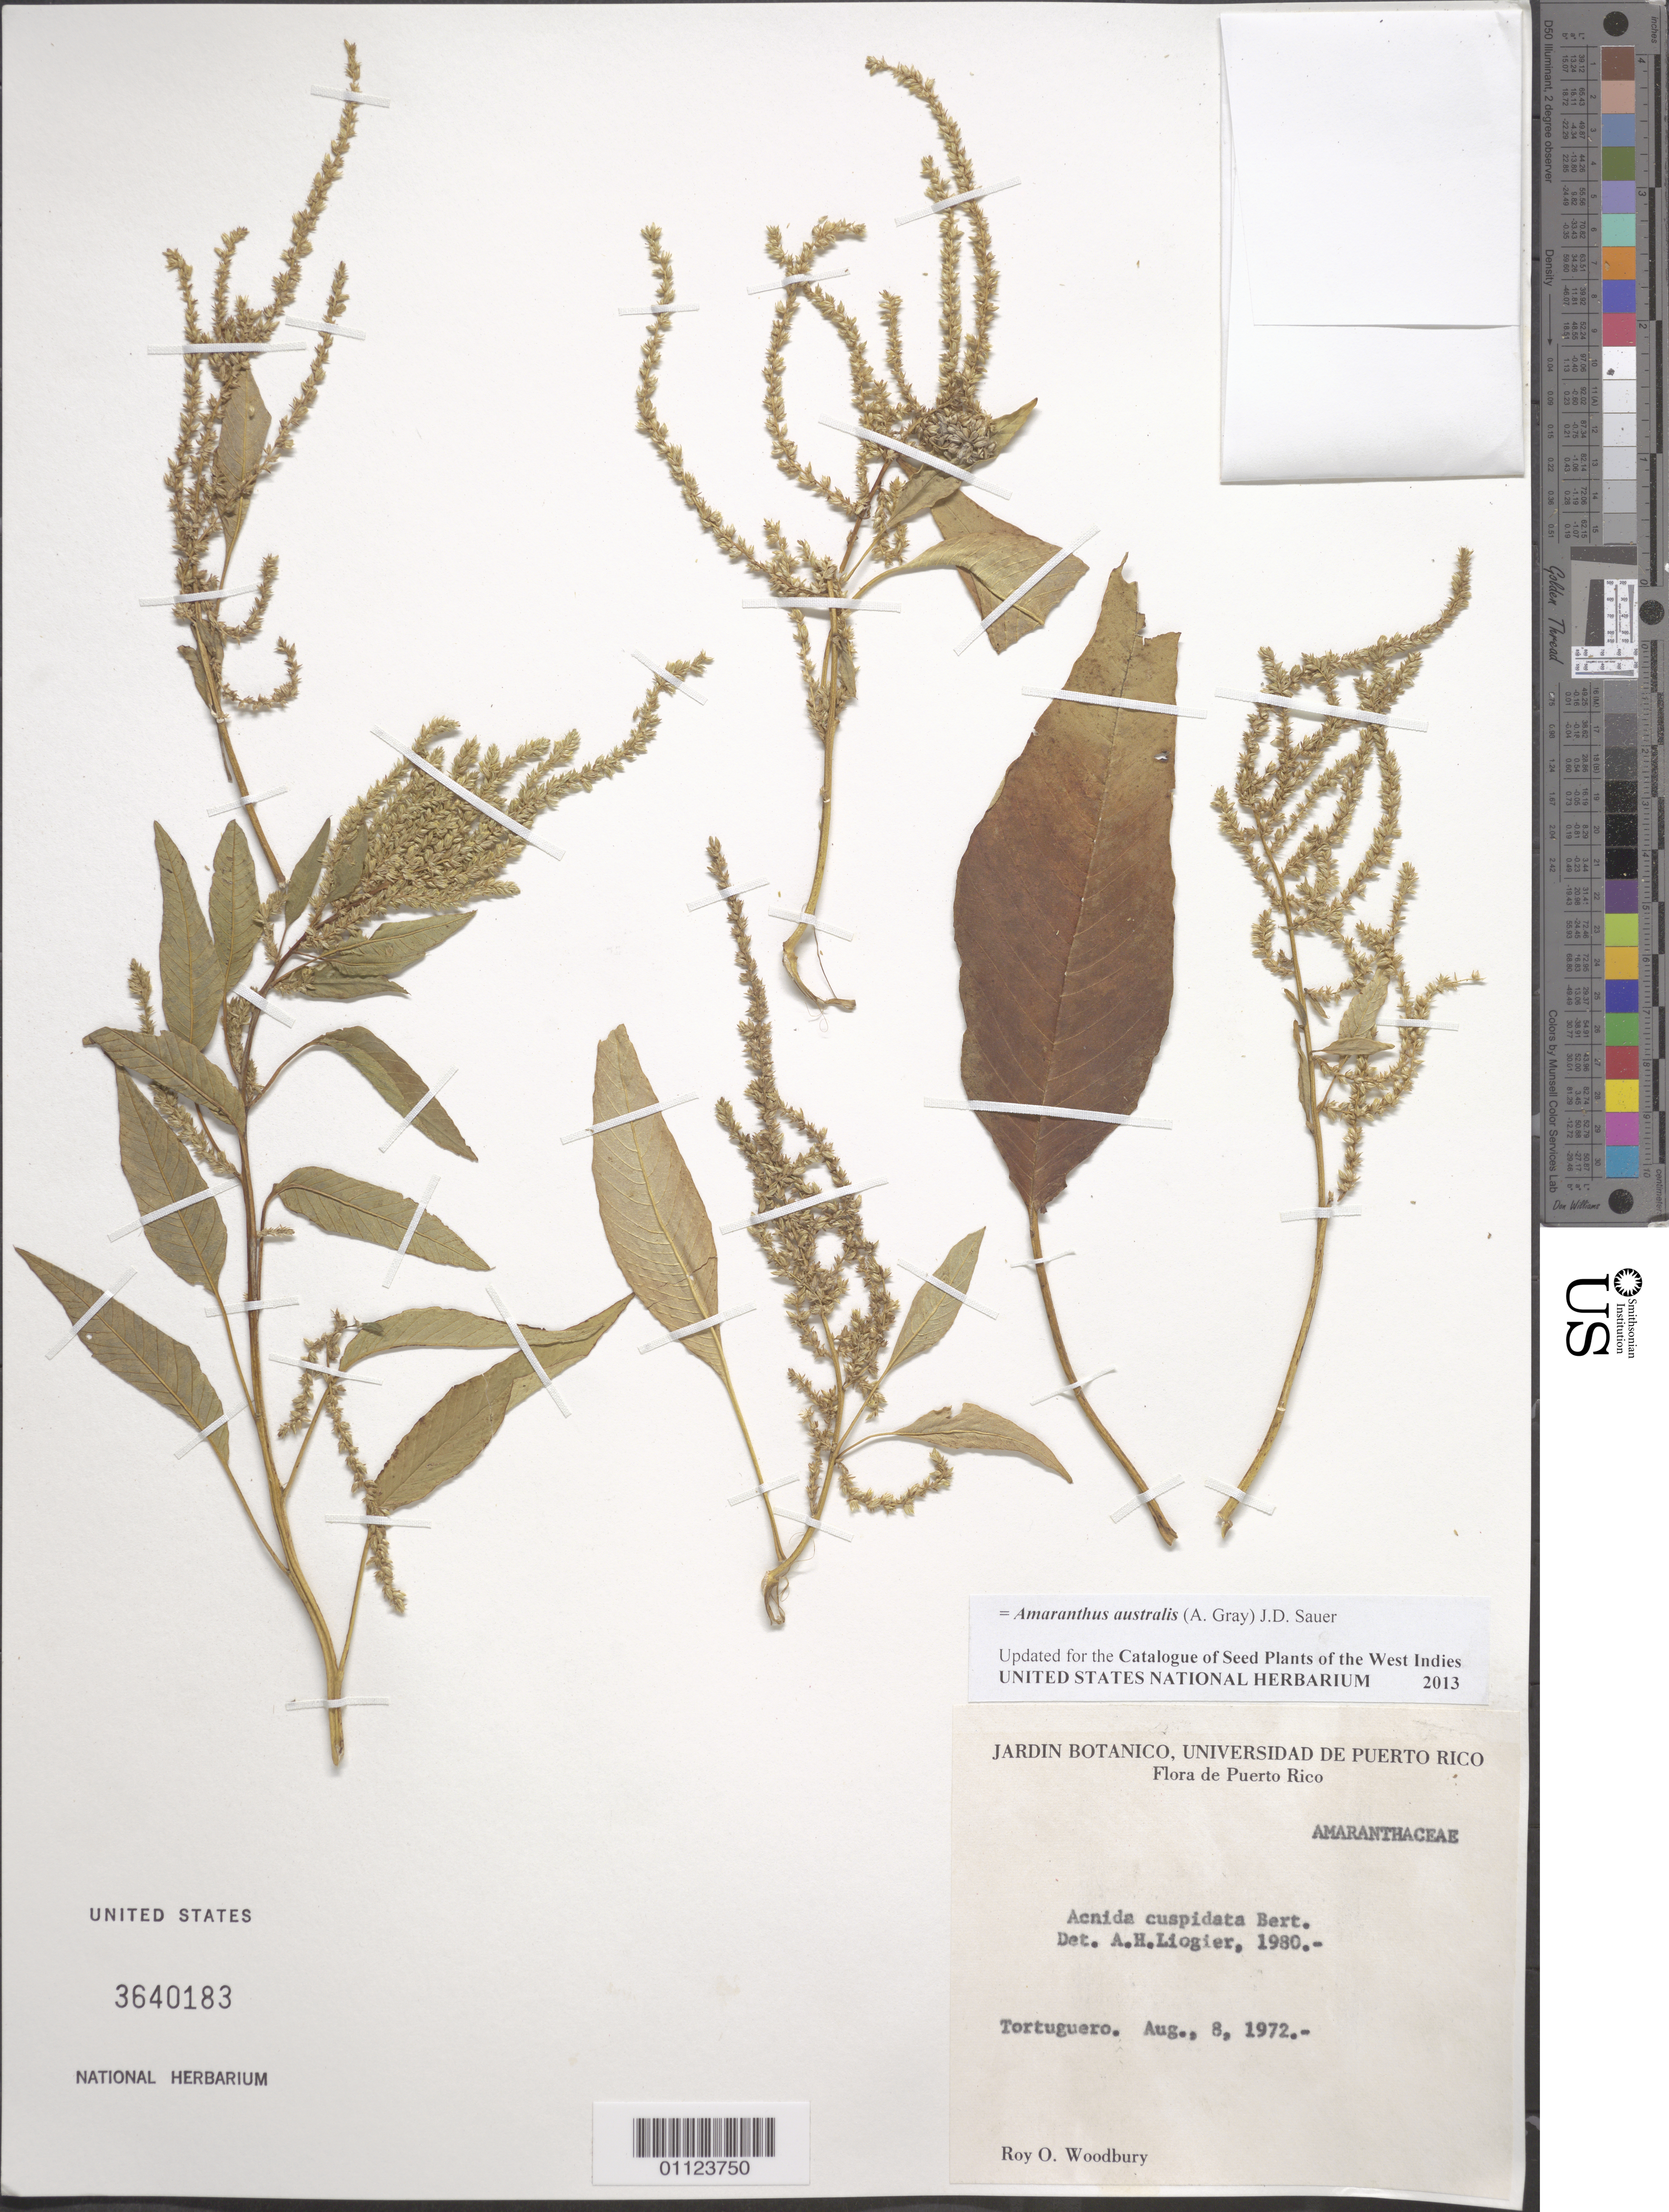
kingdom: Plantae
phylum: Tracheophyta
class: Magnoliopsida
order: Caryophyllales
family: Amaranthaceae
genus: Amaranthus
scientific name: Amaranthus australis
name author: (A. Gray) J.D. Sauer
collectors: R. O. Woodbury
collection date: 1972-08-08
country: Puerto Rico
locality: Tortuguero.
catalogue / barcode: US 3640183